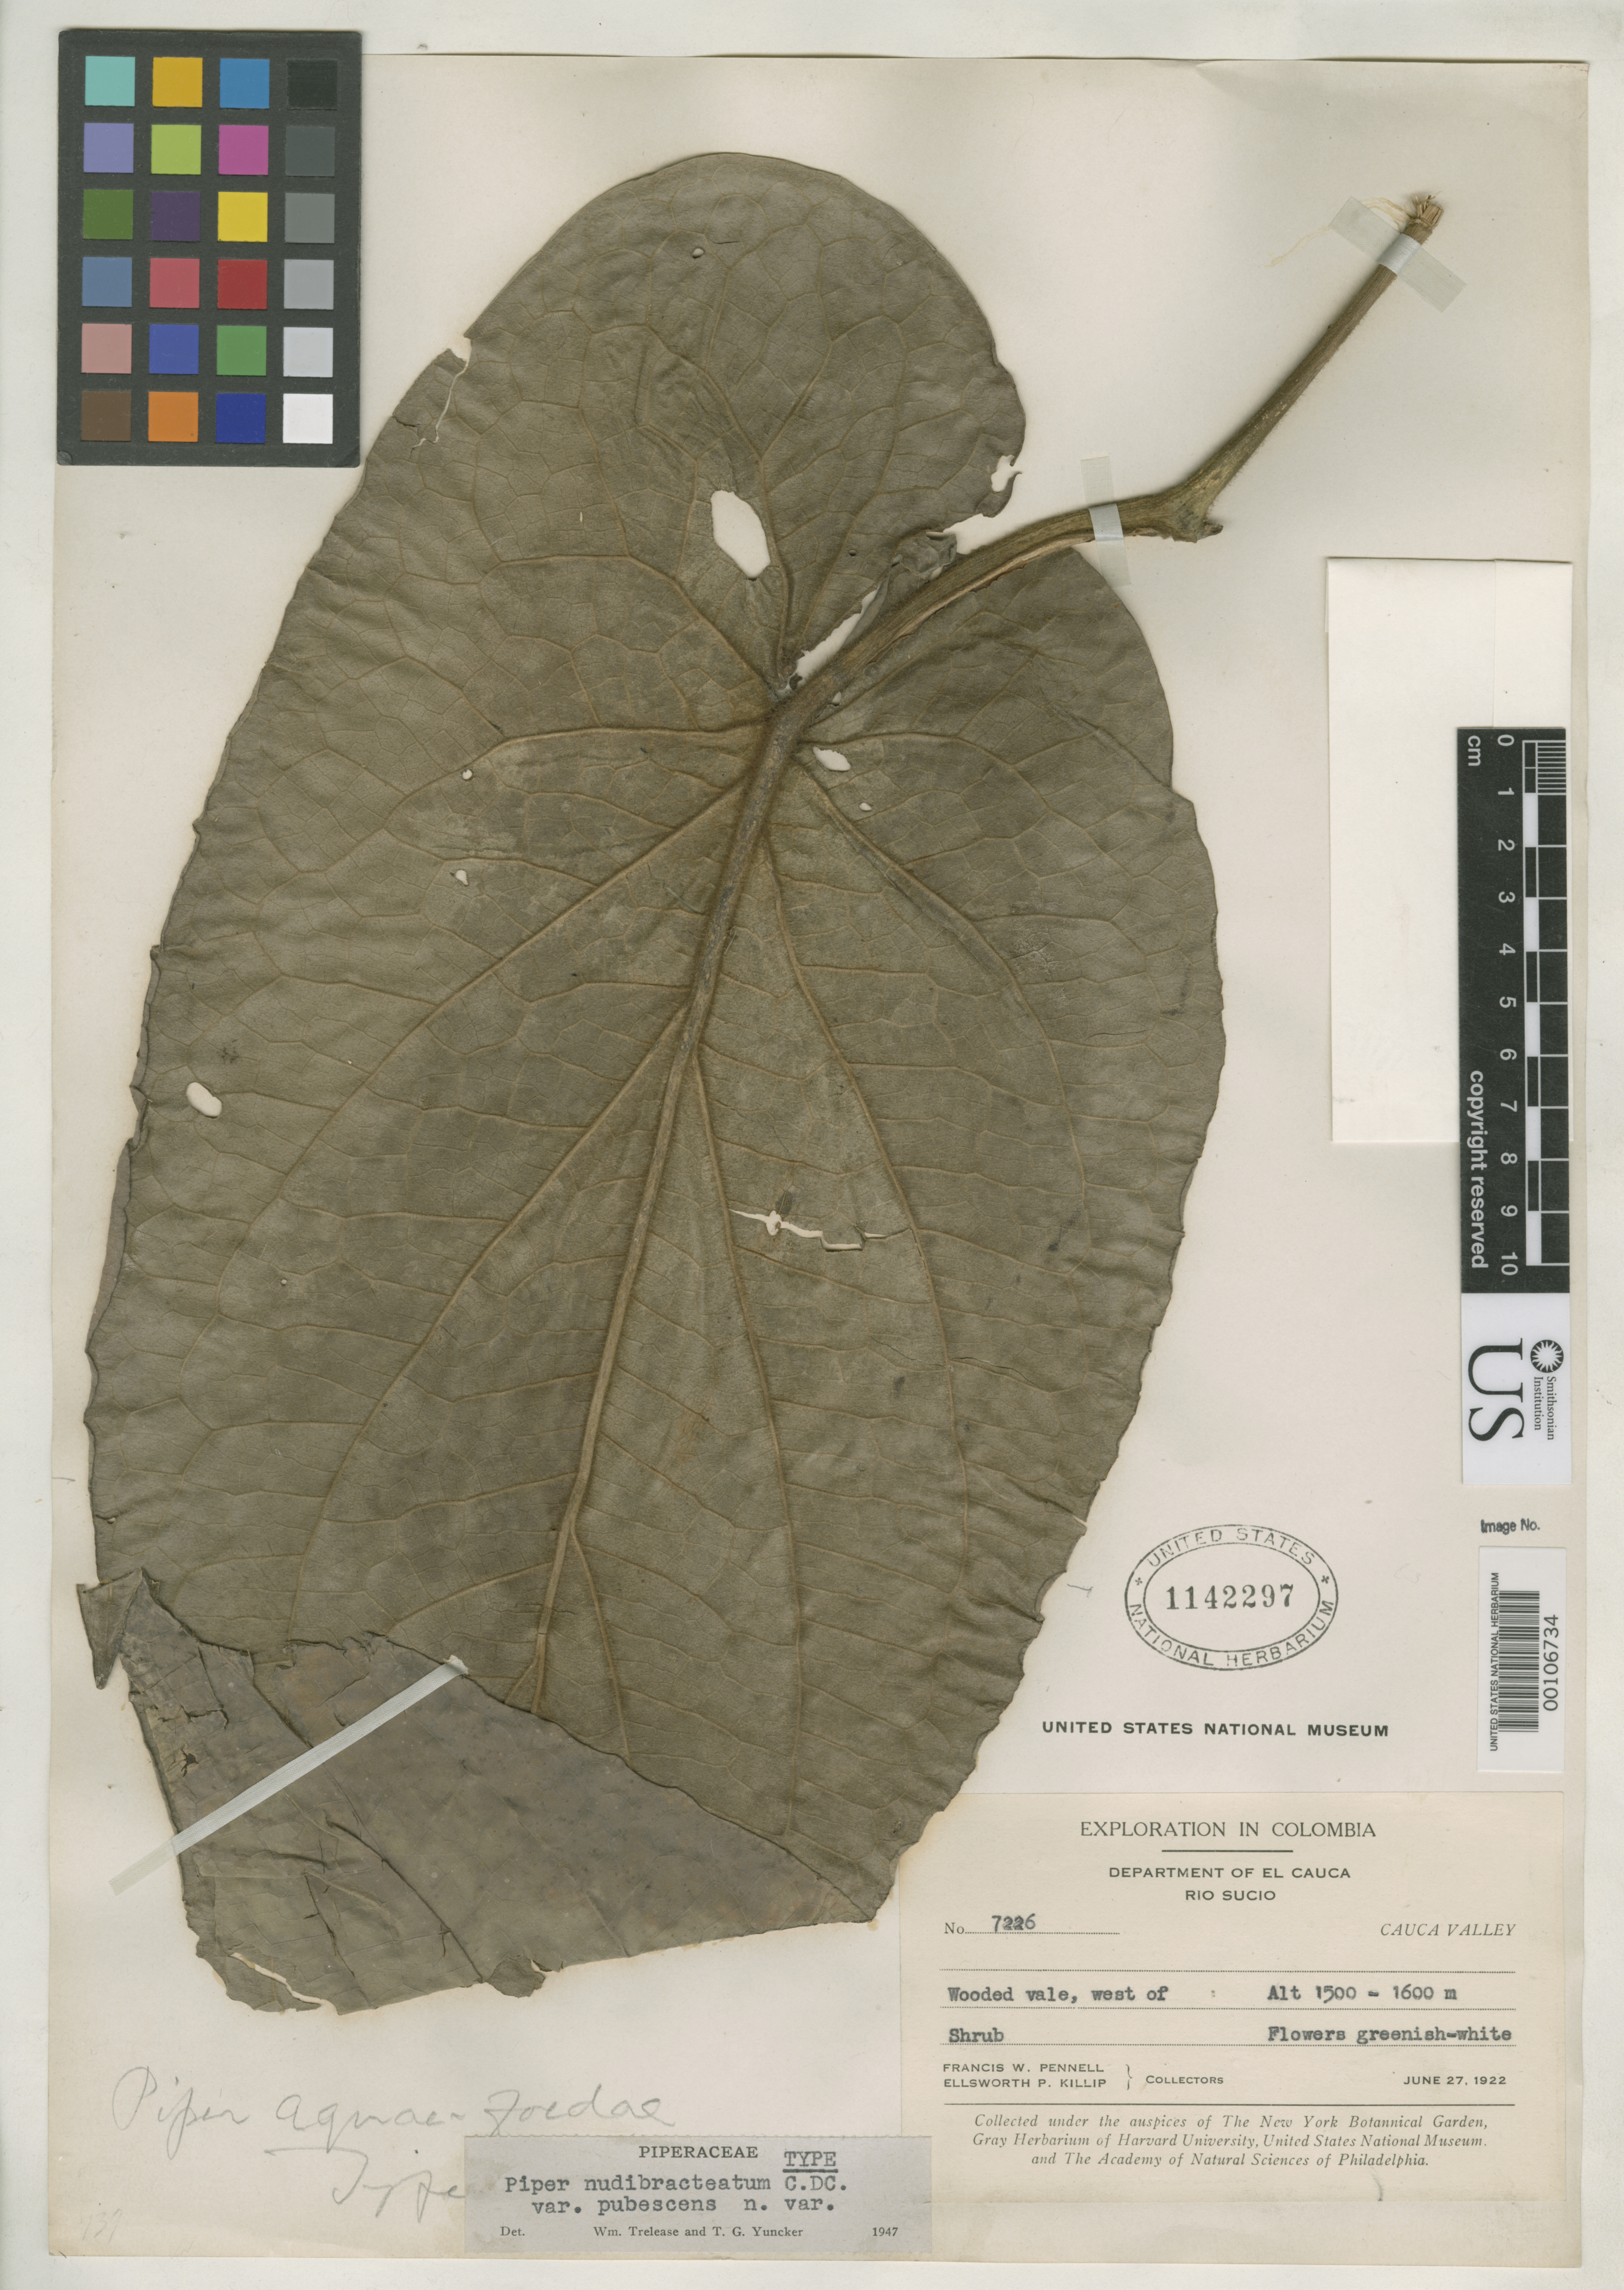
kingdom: Plantae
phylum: Tracheophyta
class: Magnoliopsida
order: Piperales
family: Piperaceae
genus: Piper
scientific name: Piper nudibracteatum var. pubescens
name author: Trel. & Yunck.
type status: Holotype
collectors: F. W. Pennell & E. P. Killip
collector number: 7226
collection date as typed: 27 Jun 1922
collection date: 1922-06-27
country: Colombia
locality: Cauca Valley, W of Sucio.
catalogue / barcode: US 1142297